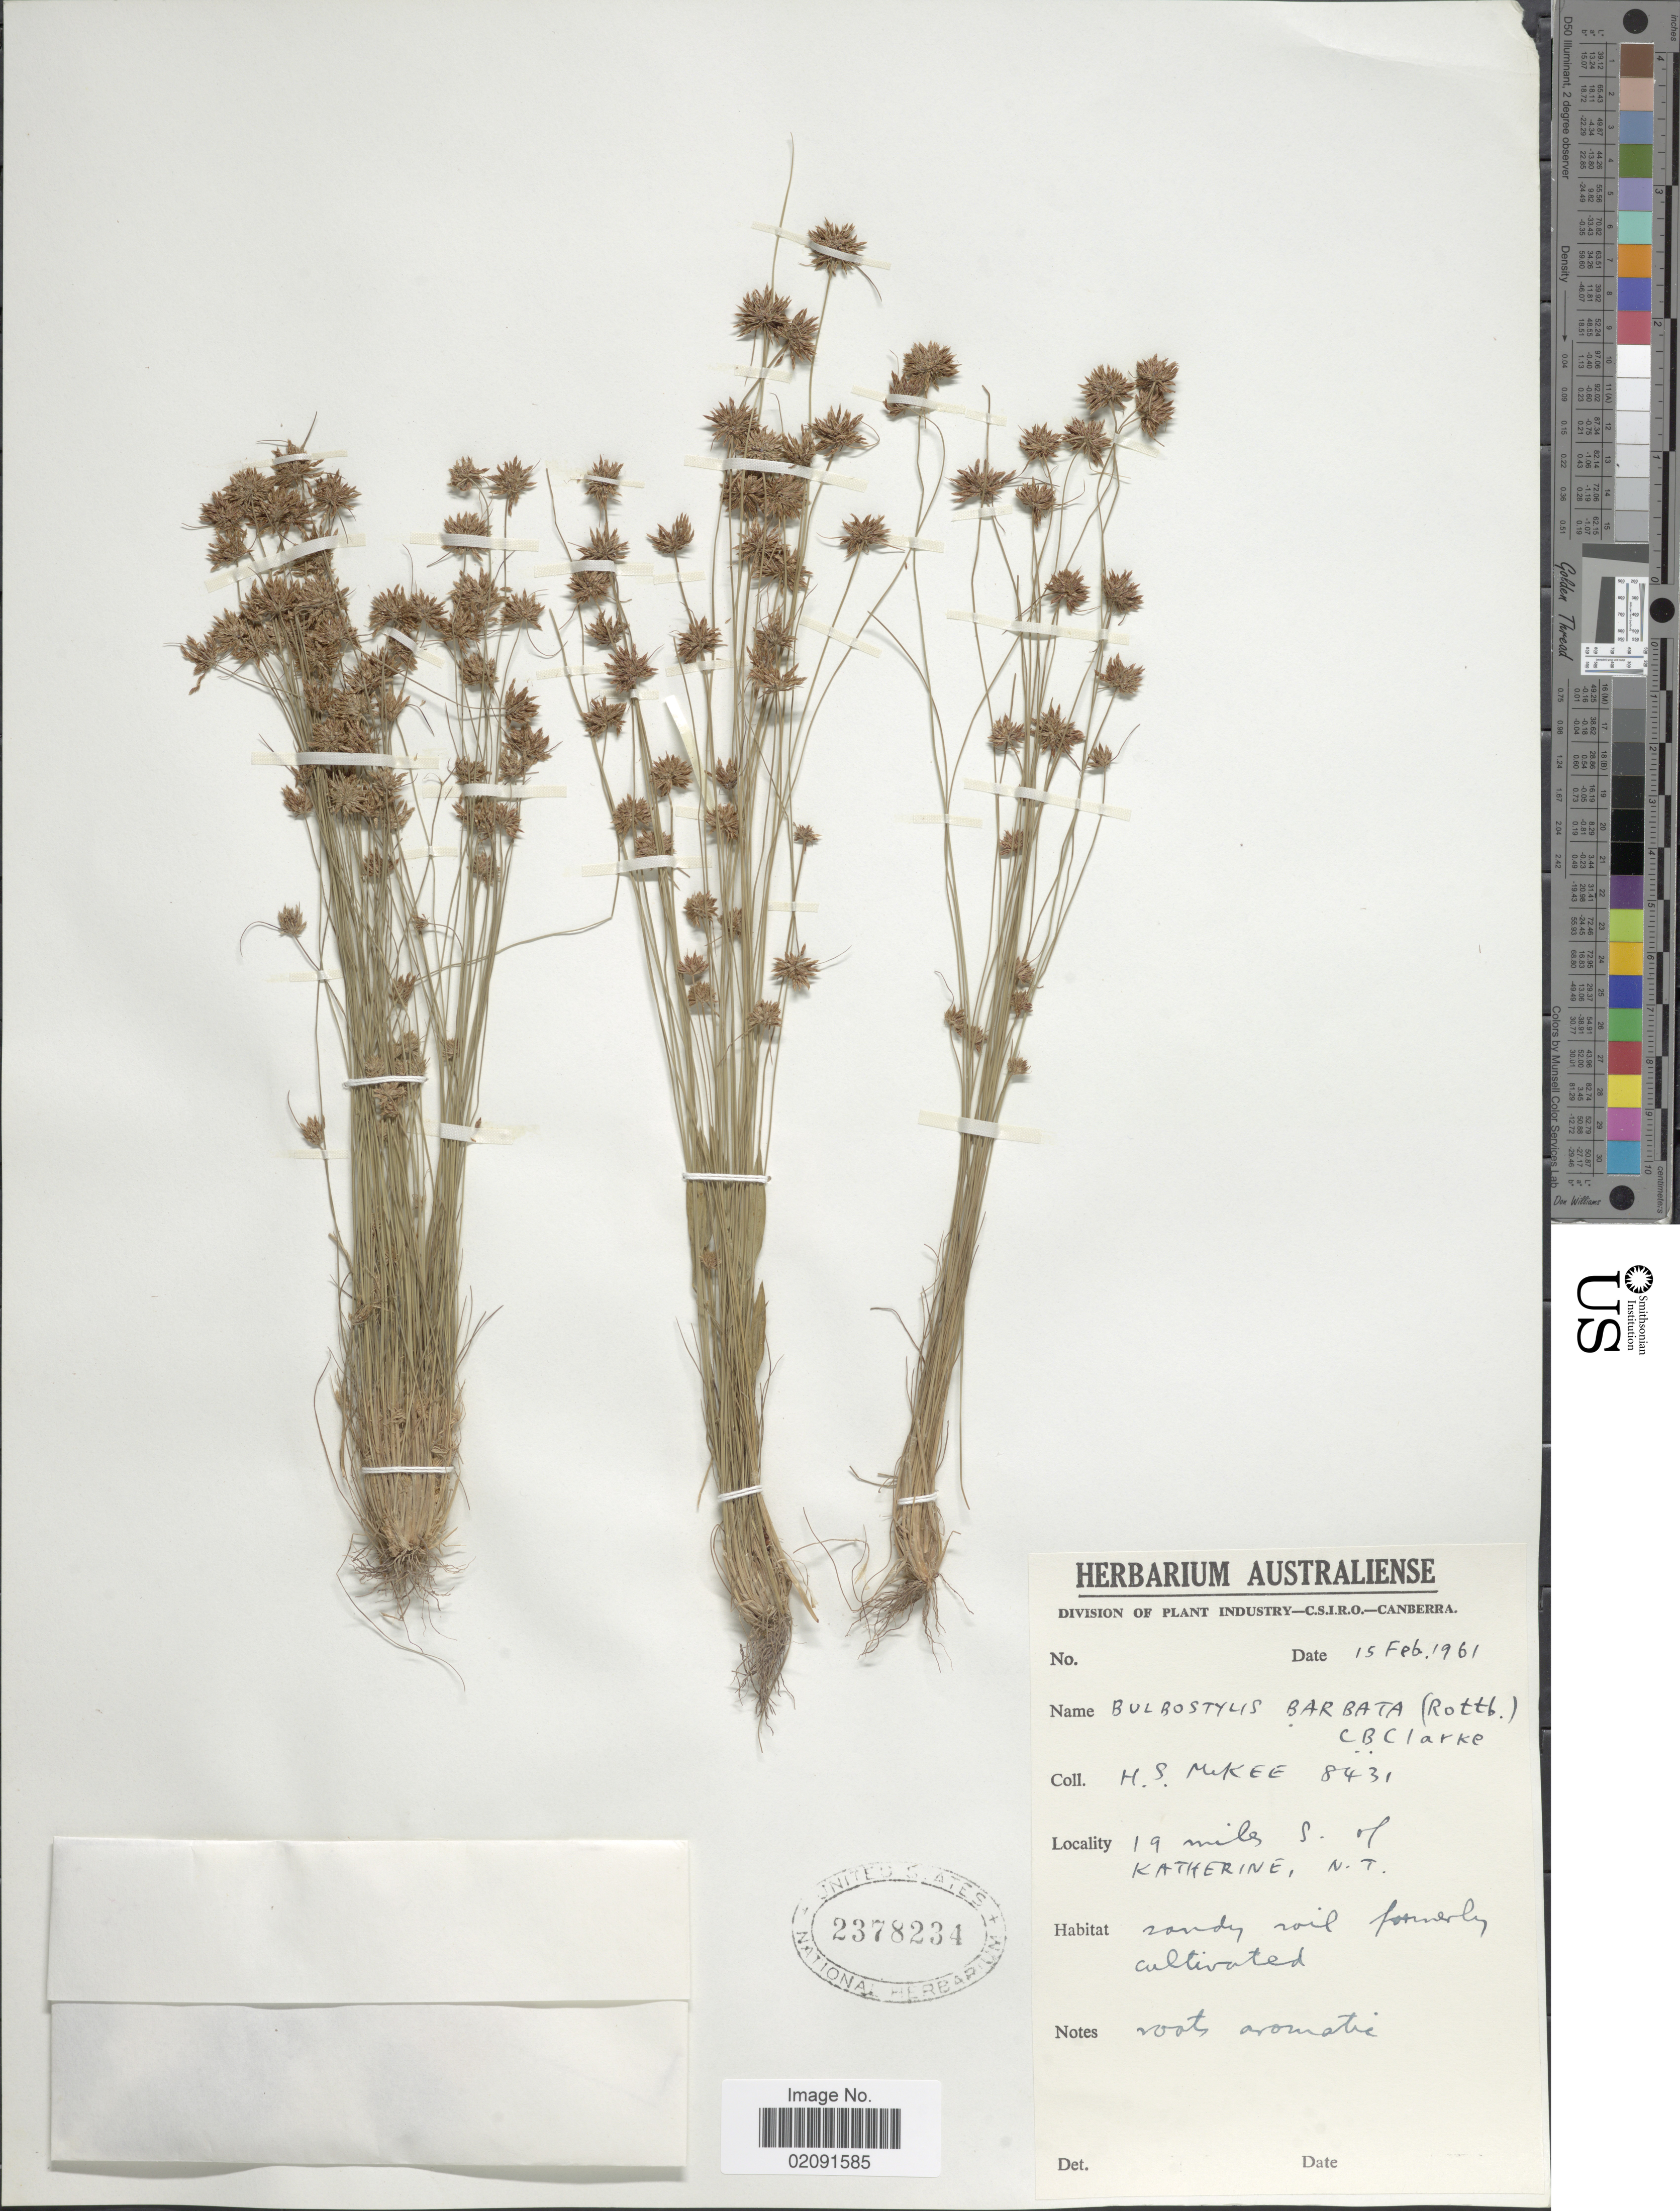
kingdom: Plantae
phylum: Tracheophyta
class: Liliopsida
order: Poales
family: Cyperaceae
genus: Bulbostylis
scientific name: Bulbostylis barbata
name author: (Rottb.) C.B. Clarke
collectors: H. S. McKee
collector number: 8431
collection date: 1961-02-15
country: Australia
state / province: Northern Territory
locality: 19 miles S. of Katherine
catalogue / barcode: US 2378234